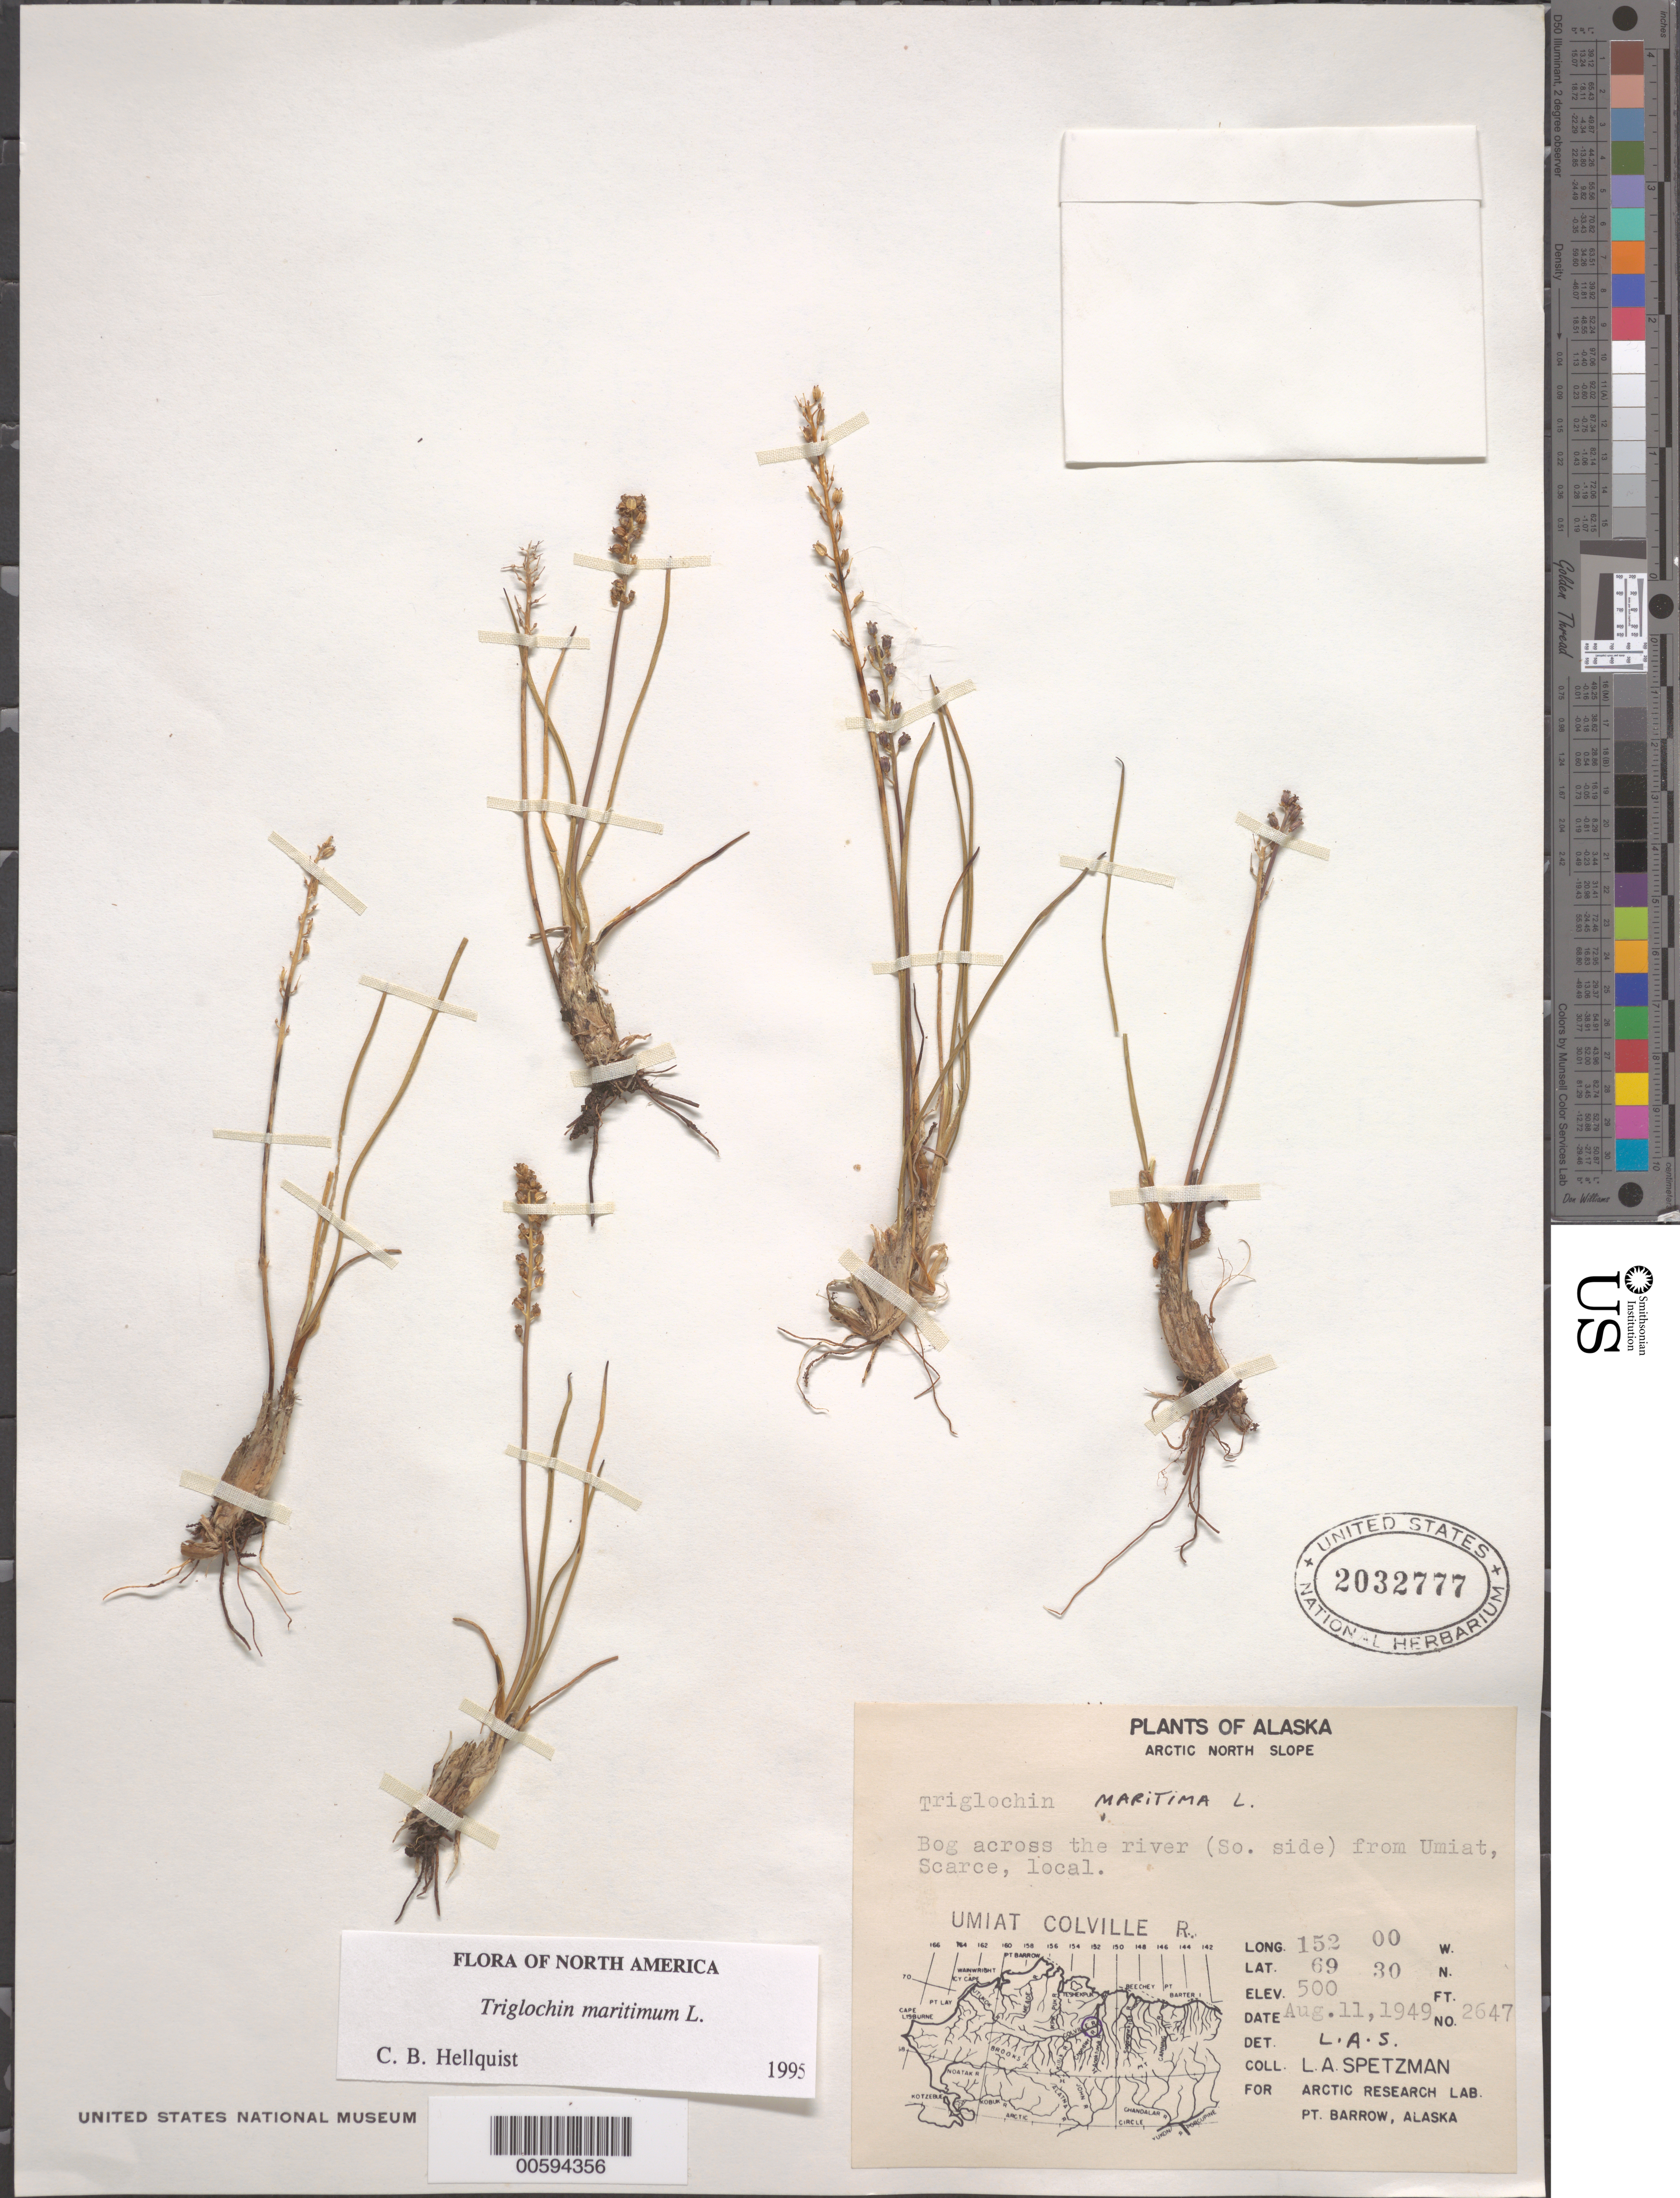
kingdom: Plantae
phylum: Tracheophyta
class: Liliopsida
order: Alismatales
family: Juncaginaceae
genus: Triglochin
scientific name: Triglochin maritima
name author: L.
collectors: L. Spetzman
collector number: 2647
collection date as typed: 11 Aug 1949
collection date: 1949-08-11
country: United States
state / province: Alaska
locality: Umiat, Scarce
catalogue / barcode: US 2032777